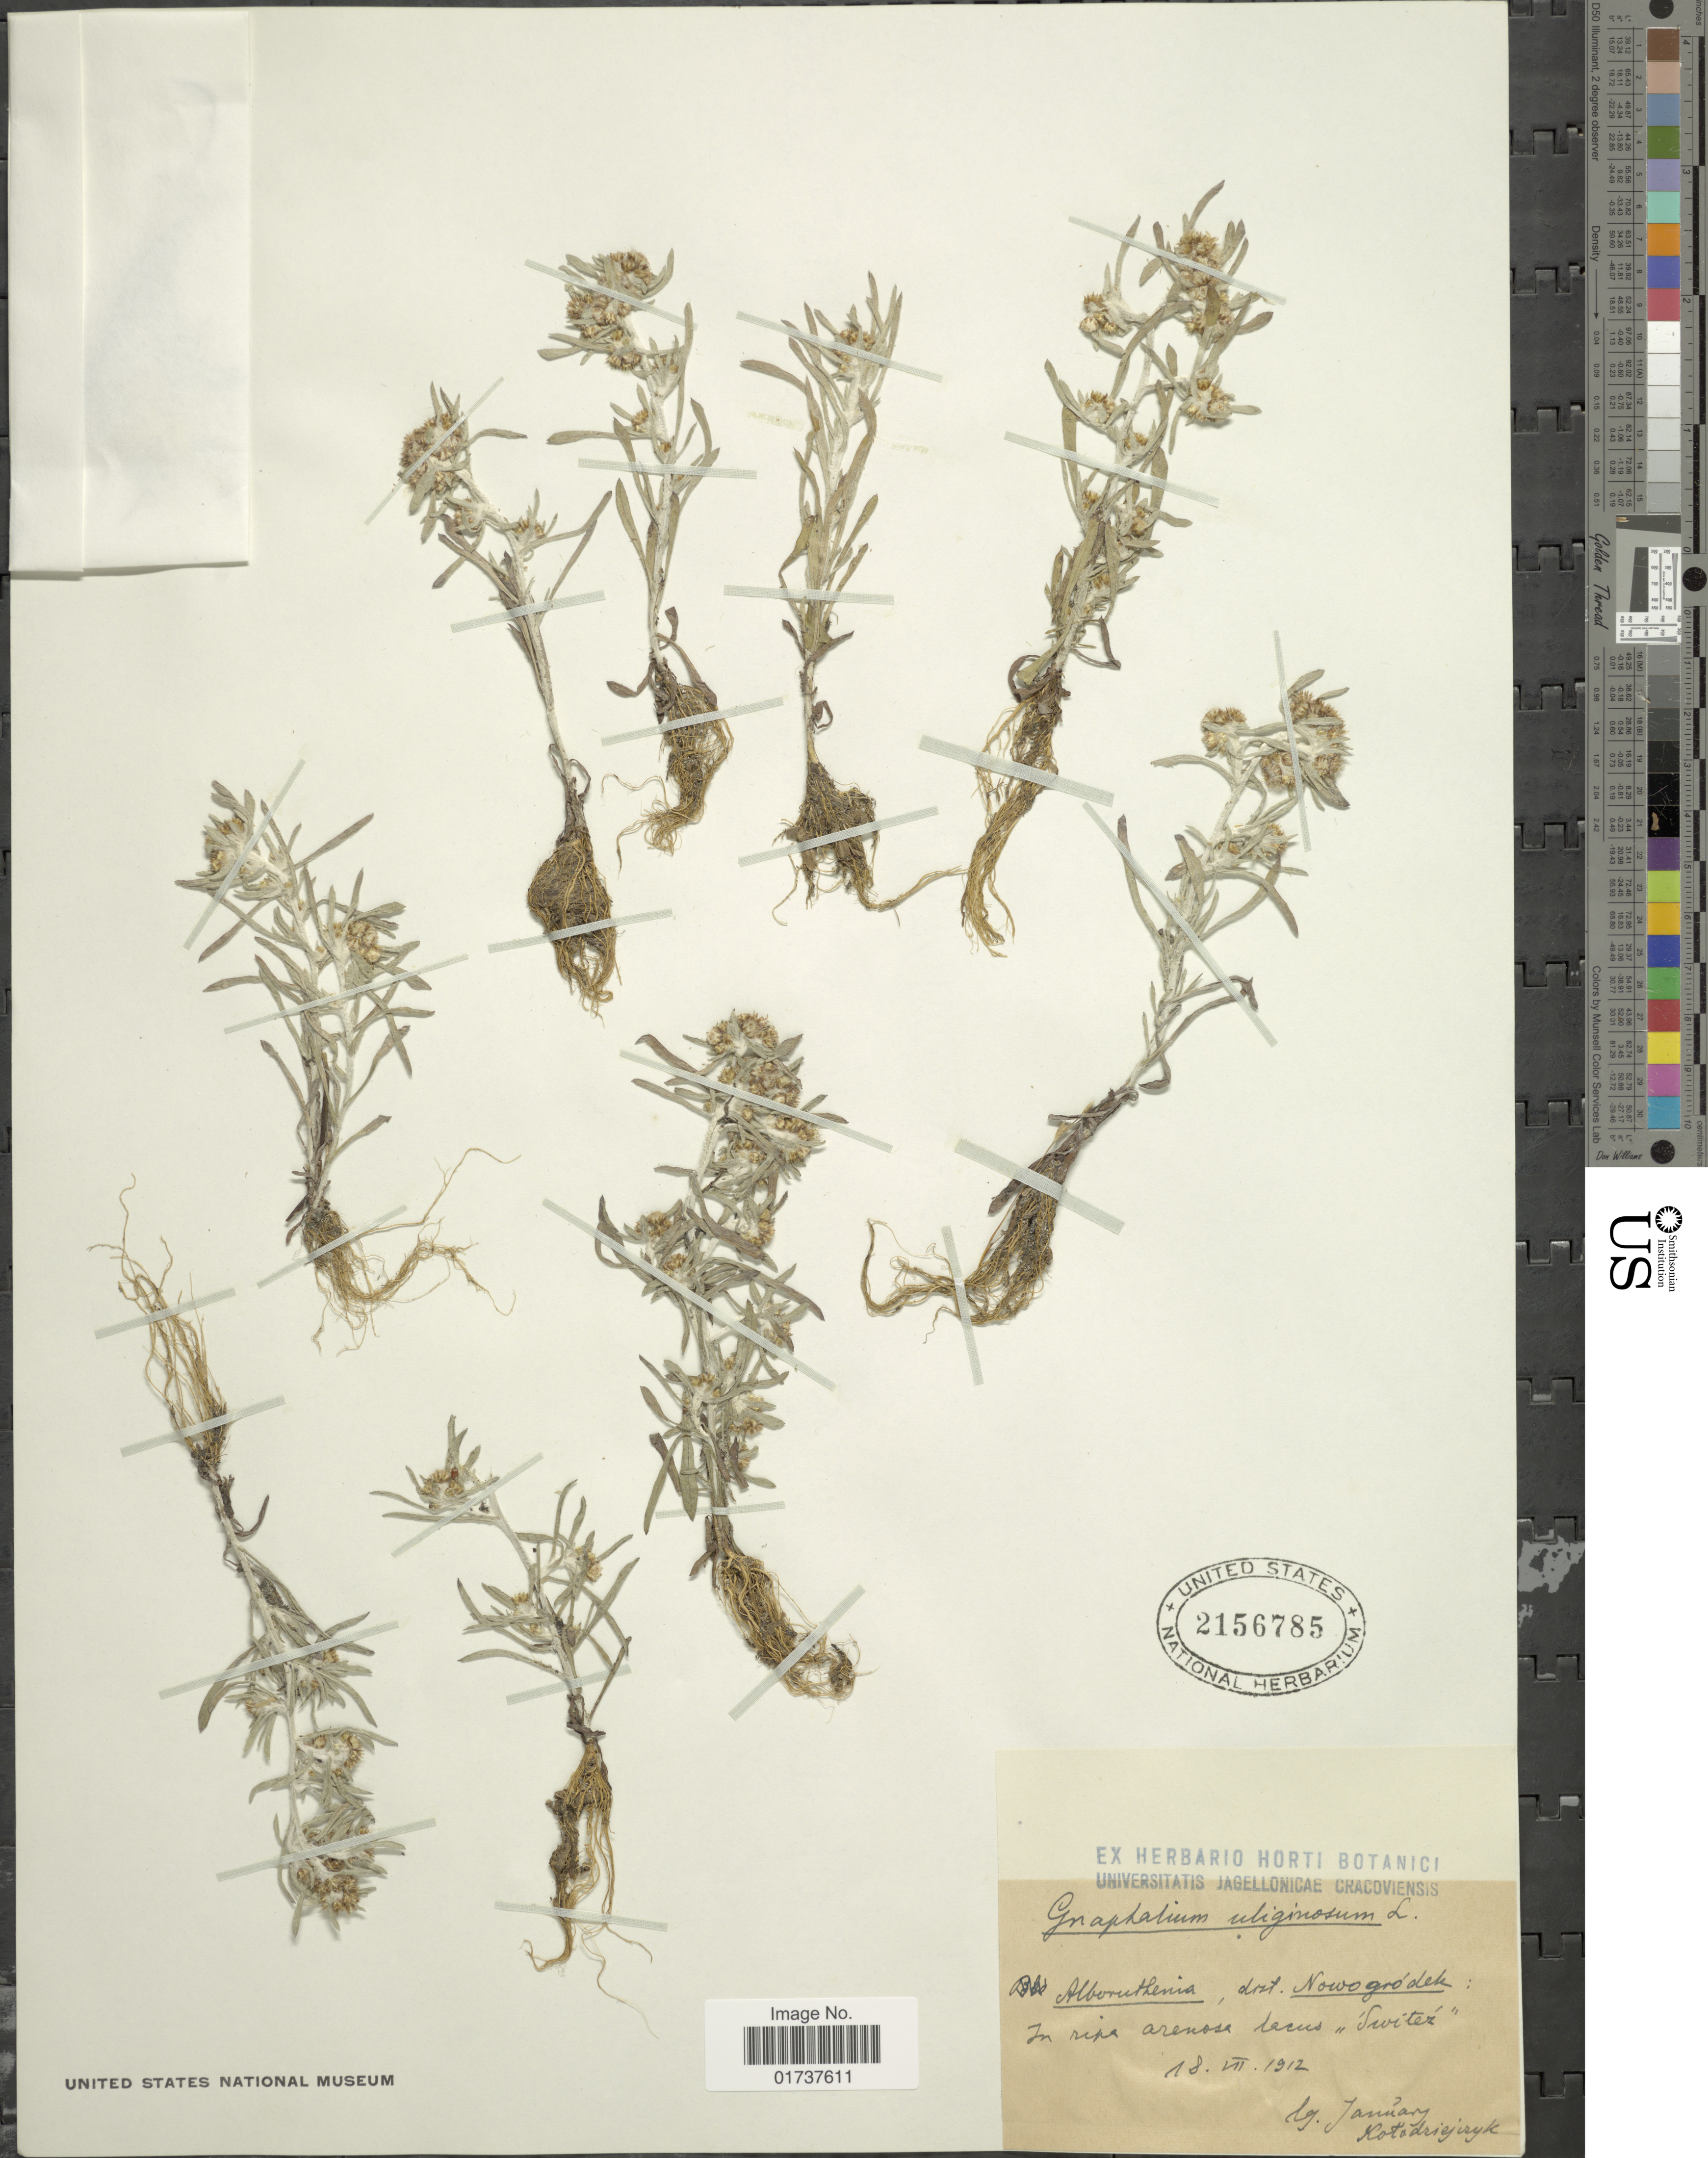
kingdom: Plantae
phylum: Tracheophyta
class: Magnoliopsida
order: Asterales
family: Asteraceae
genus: Gnaphalium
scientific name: Gnaphalium uliginosum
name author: L.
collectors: Kotadriejiruk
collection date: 1912-07-18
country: Poland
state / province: Zachodniopomorskie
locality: In ripa arenoss, cercus [interpreted]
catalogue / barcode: US 2156785